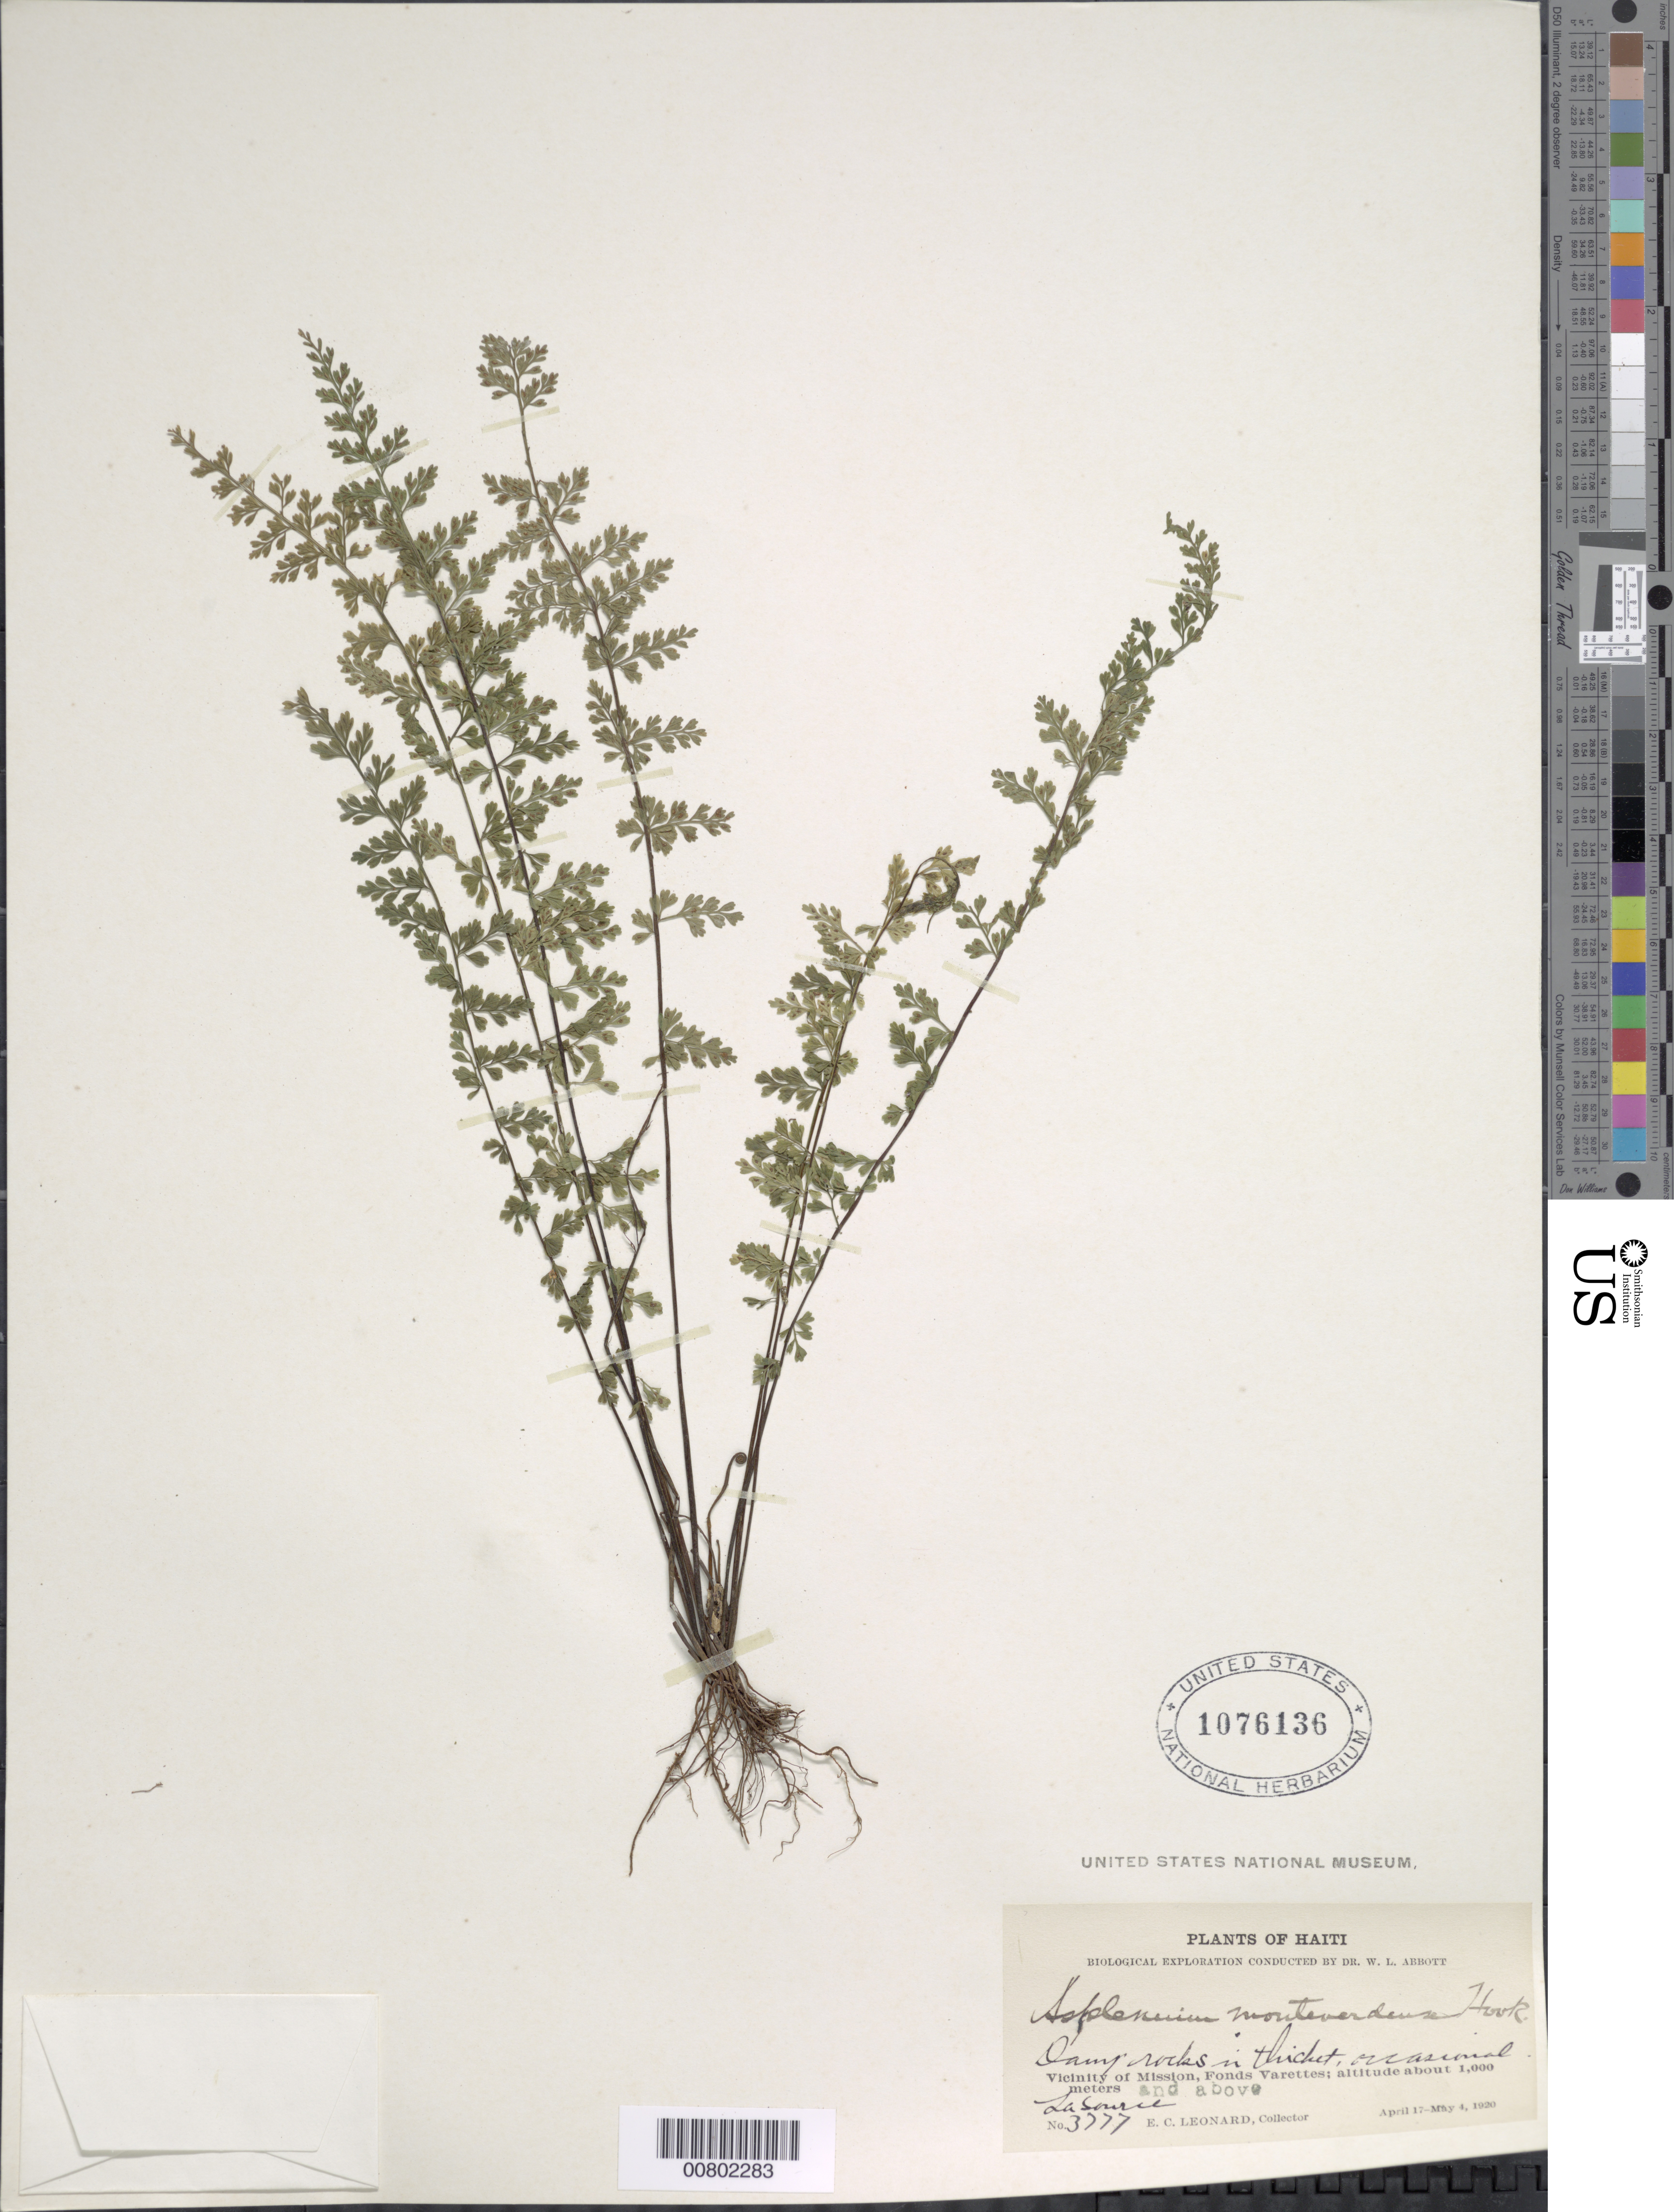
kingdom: Plantae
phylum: Tracheophyta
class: Polypodiopsida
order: Polypodiales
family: Aspleniaceae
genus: Asplenium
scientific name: Asplenium myriophyllum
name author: (Sw.) C. Presl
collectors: E. C. Leonard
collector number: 3777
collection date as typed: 17 Apr 1920 to 04 May 1920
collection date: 1920-04-17/1920-05-04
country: Haiti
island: Hispaniola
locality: Fonds Varettes, vicinity Mission; La Source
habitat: Damp rocks in thicket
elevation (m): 1000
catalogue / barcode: US 1076136